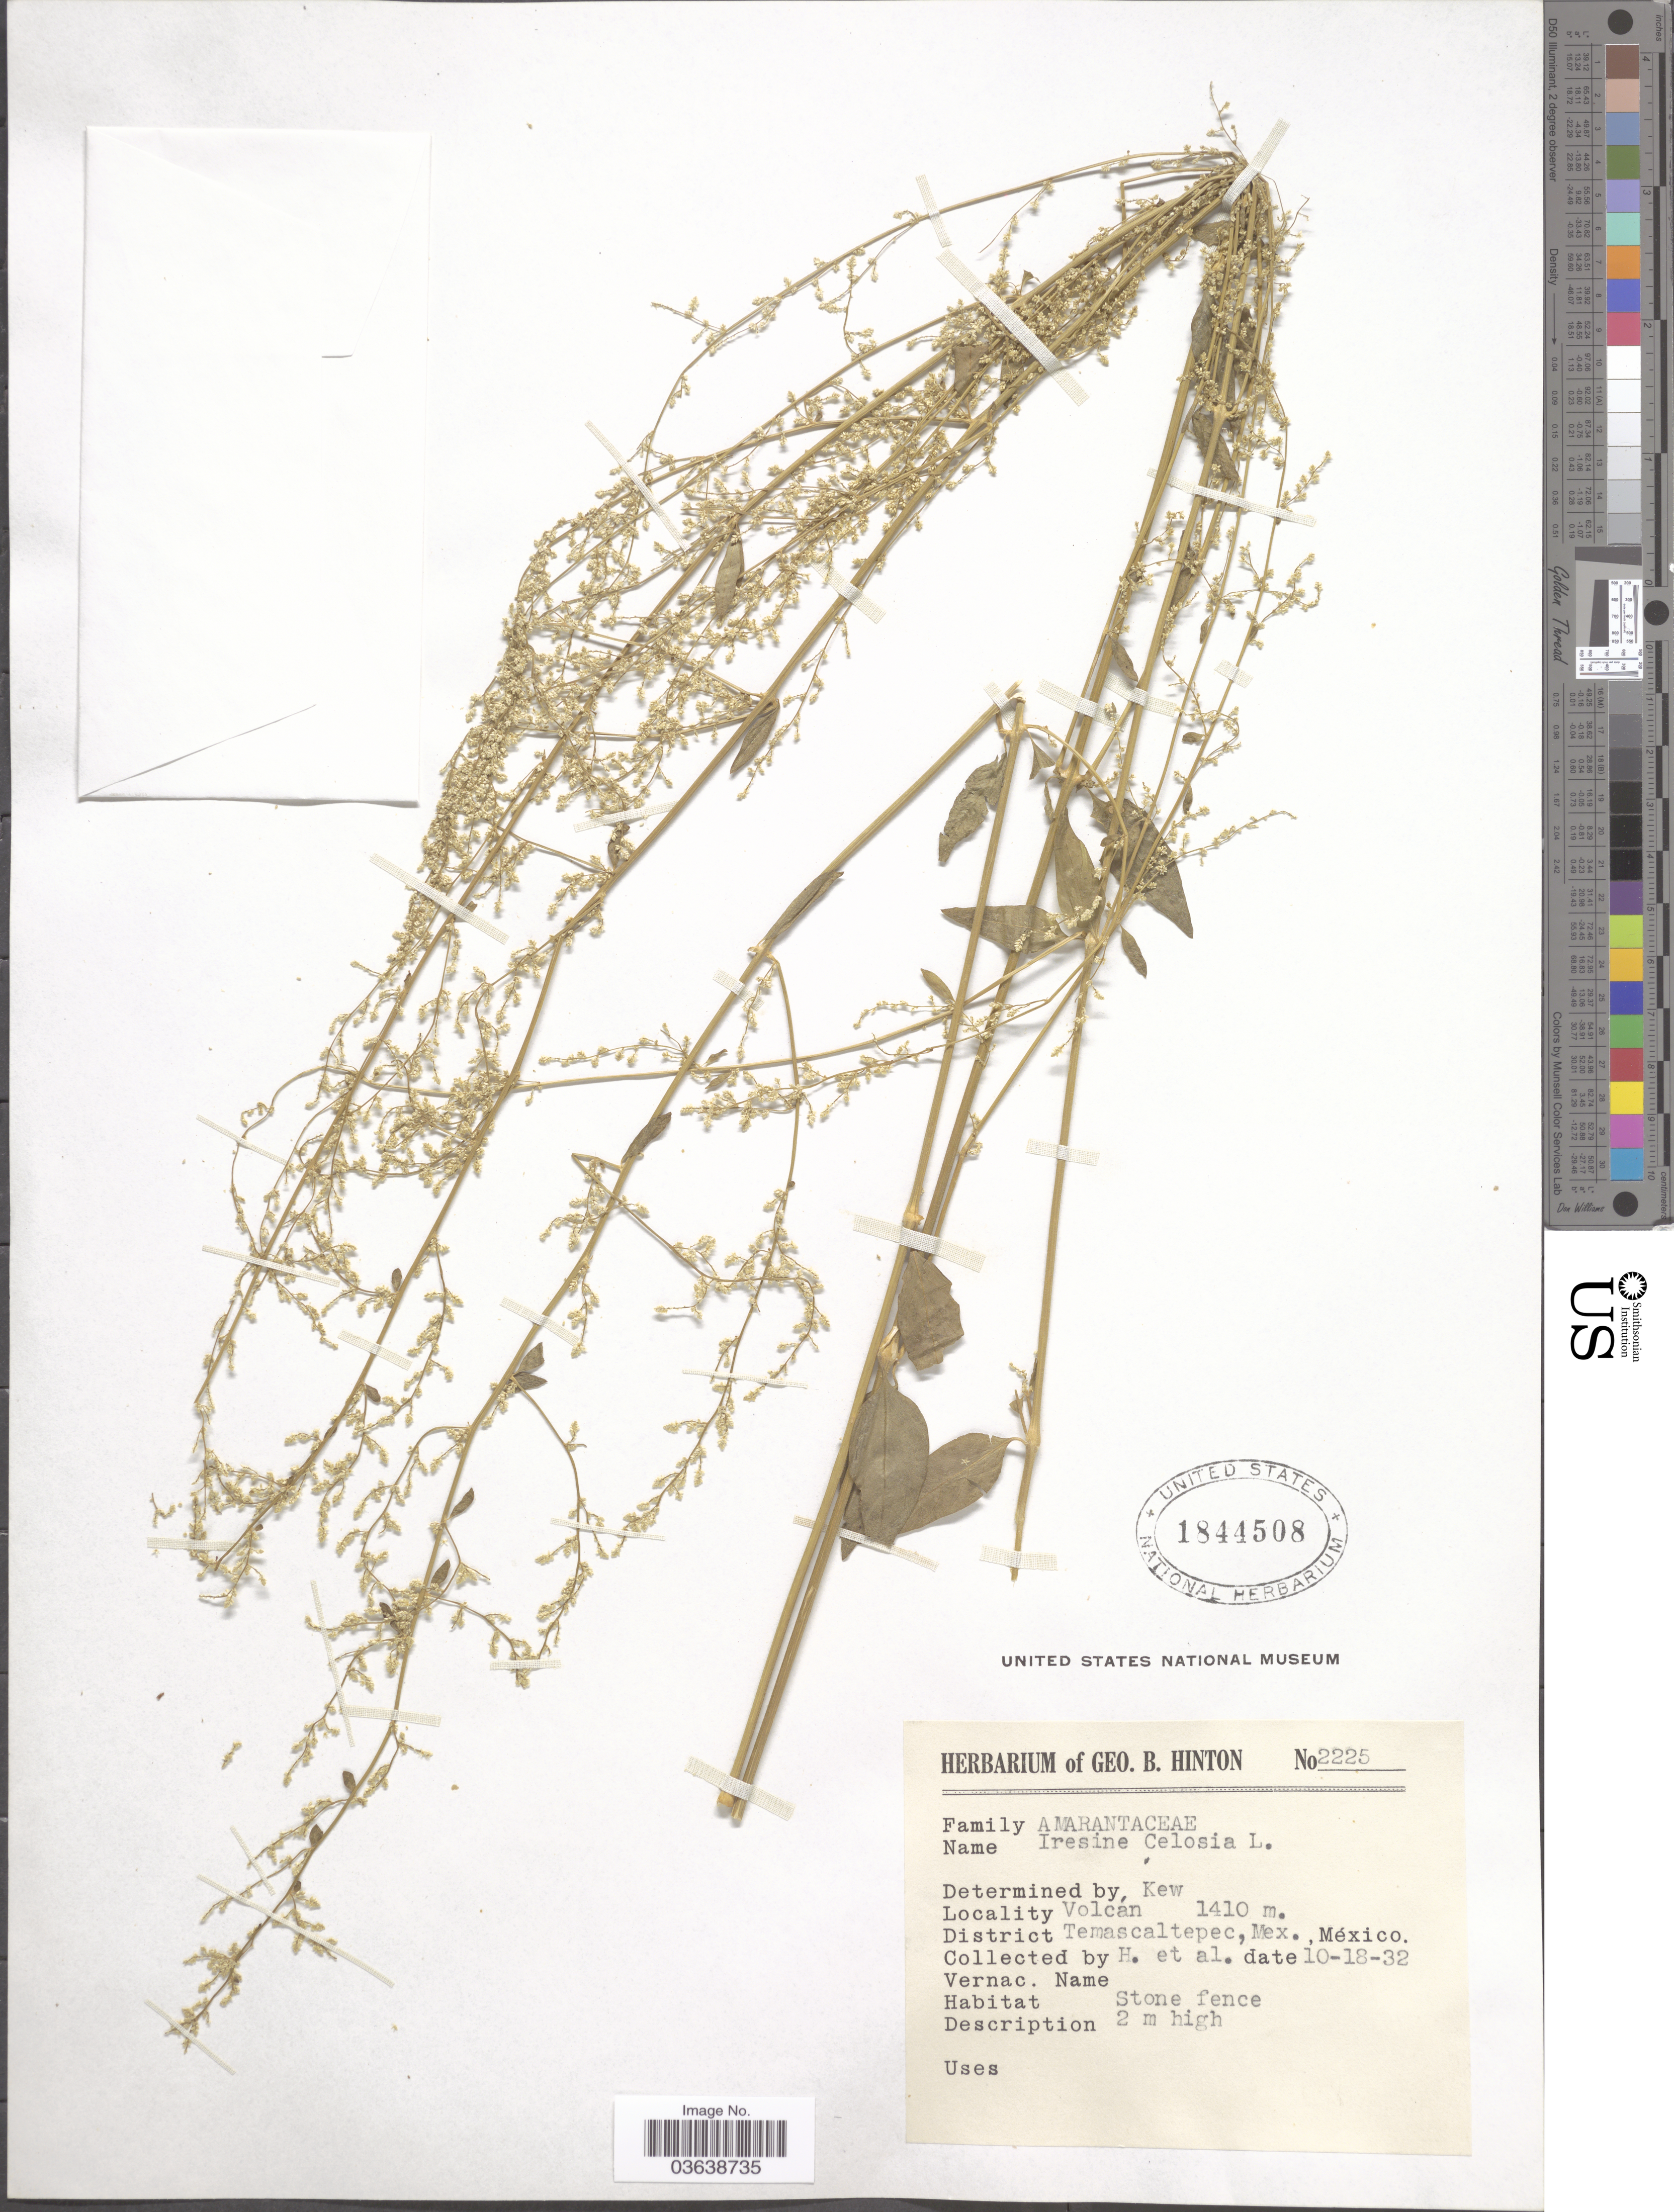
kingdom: Plantae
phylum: Tracheophyta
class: Magnoliopsida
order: Caryophyllales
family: Amaranthaceae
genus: Iresine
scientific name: Iresine celosia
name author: L.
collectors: G. B. Hinton & et al.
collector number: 2225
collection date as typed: Transcribed d/m/y: 18/10/32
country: Mexico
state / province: México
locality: Volcan. District Temascaltepec.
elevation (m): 1410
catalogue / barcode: US 1844508